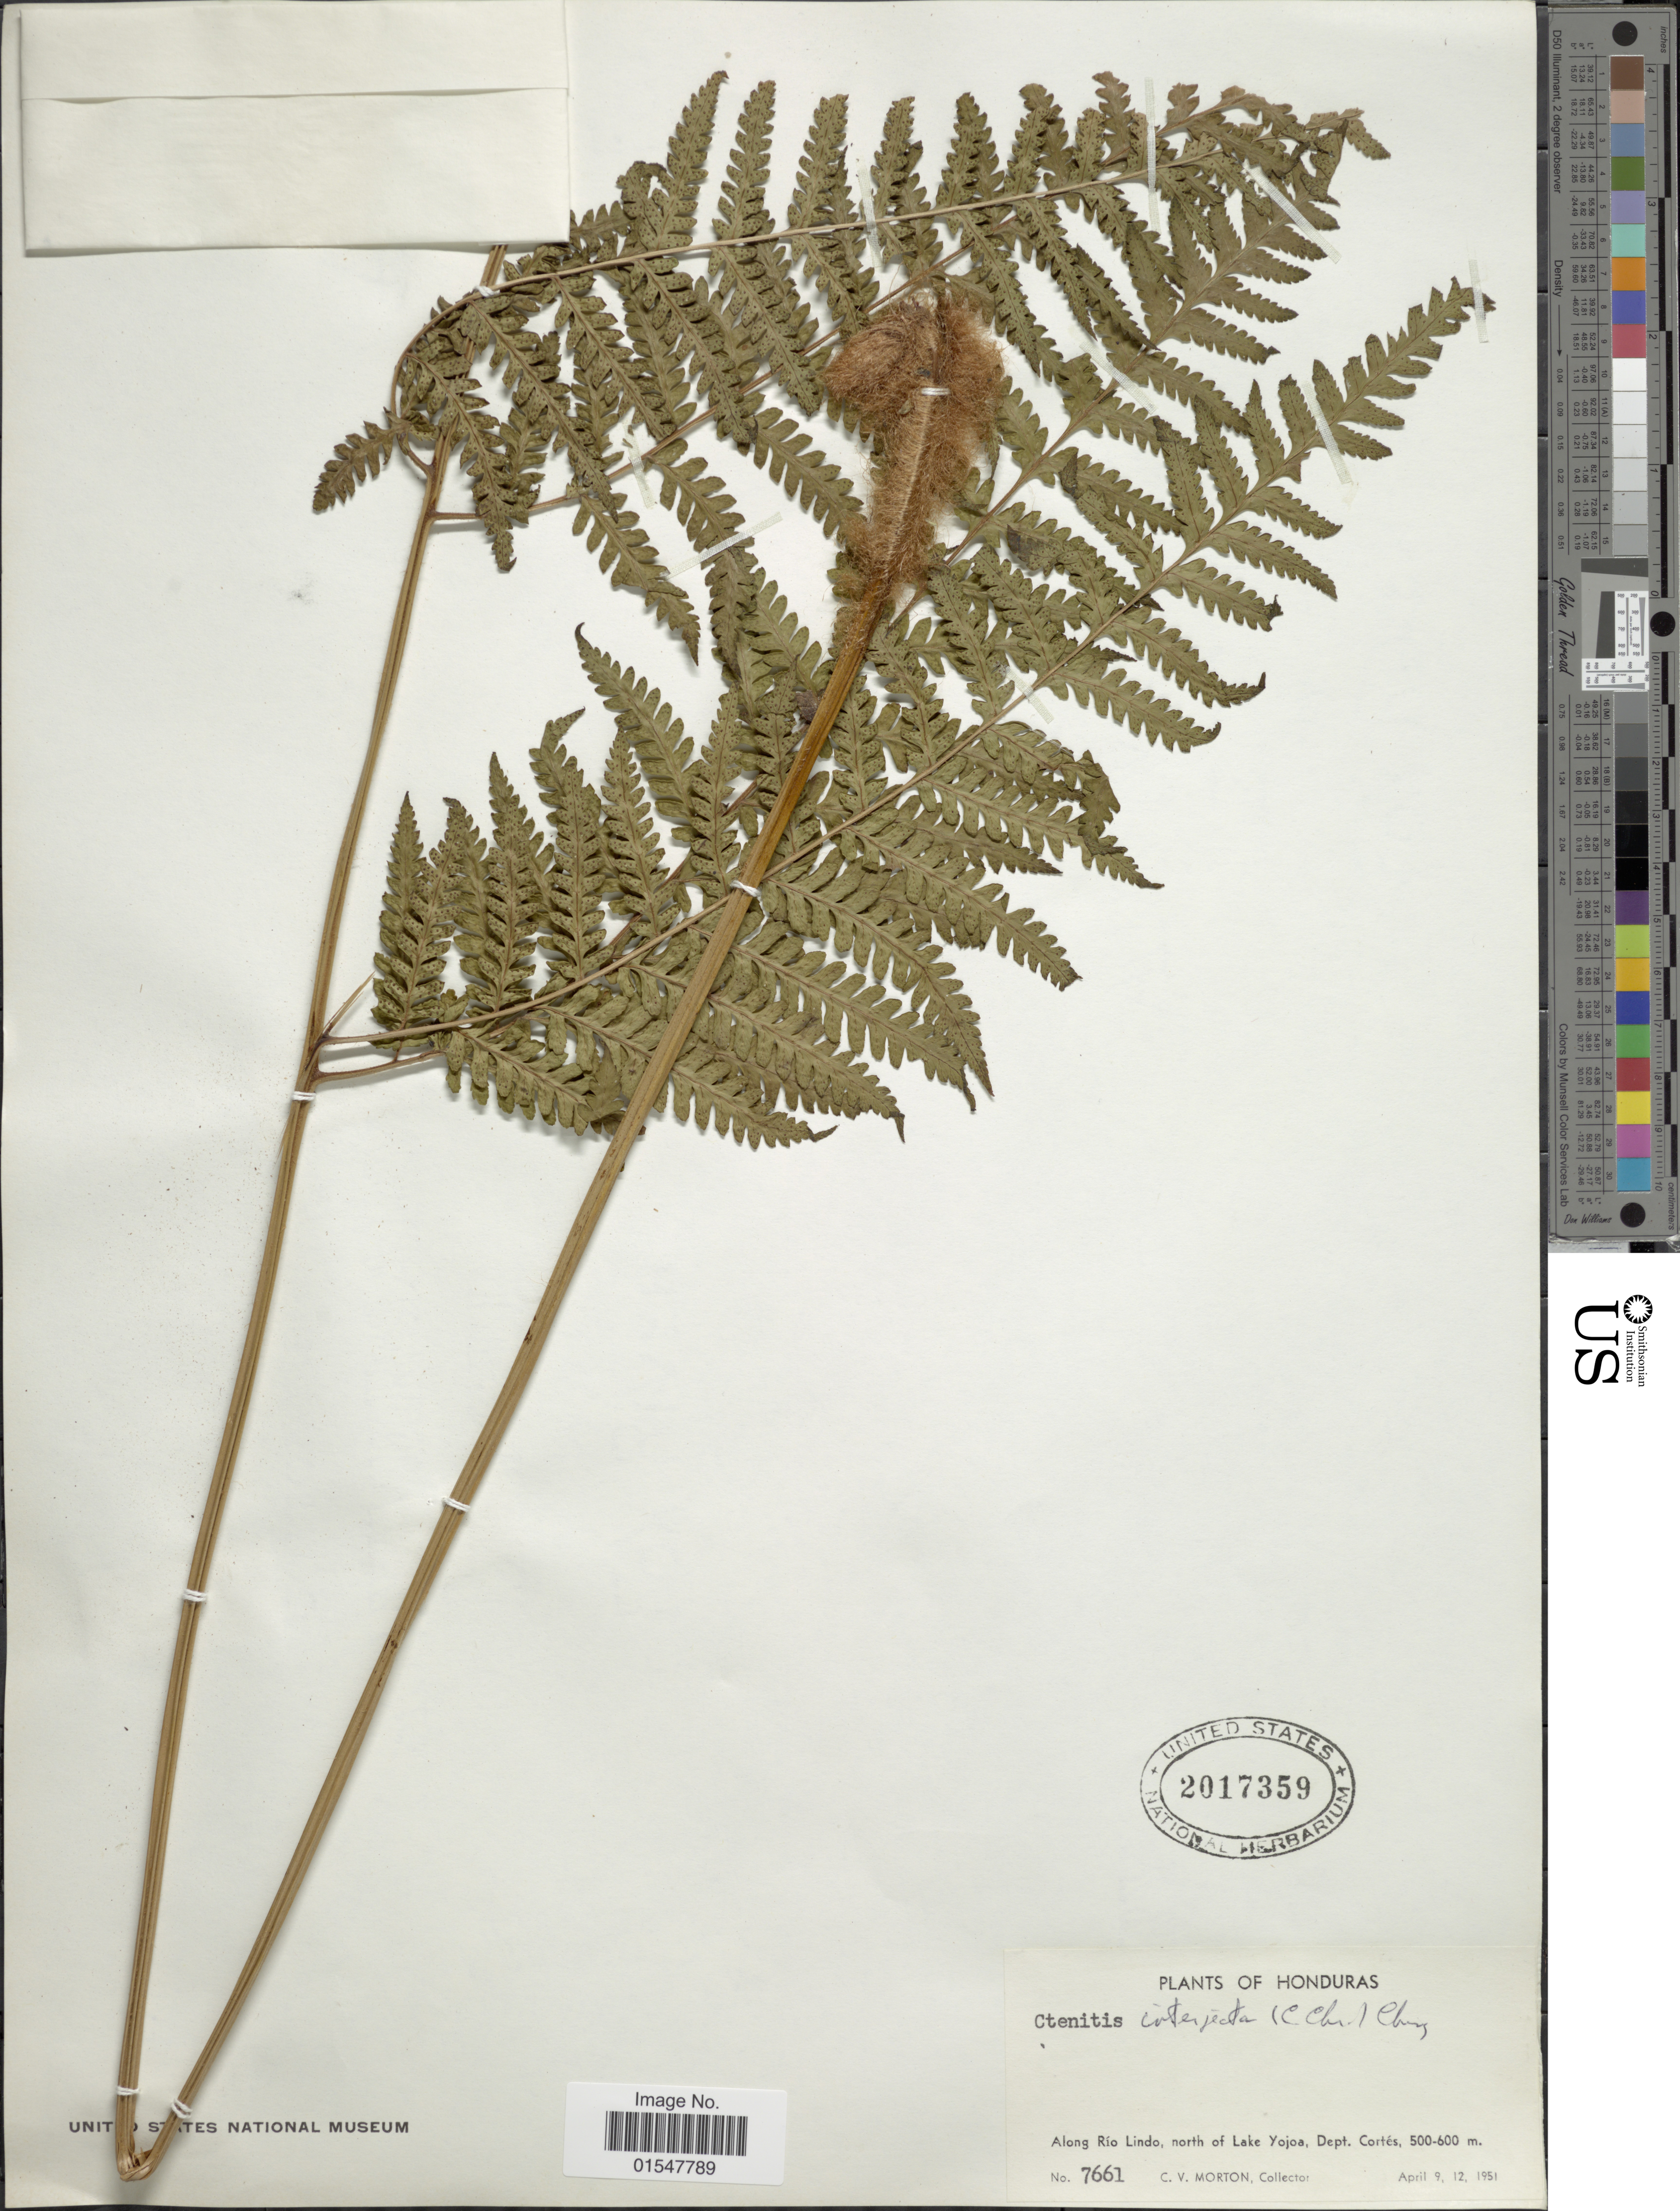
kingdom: Plantae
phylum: Tracheophyta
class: Polypodiopsida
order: Polypodiales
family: Dryopteridaceae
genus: Ctenitis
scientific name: Ctenitis interjecta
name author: (C. Chr.) Ching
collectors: C. V. Morton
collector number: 7661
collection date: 1951-04-09/1951-04-12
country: Honduras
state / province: Cortés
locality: Honduras, Along Rio Lindo, north of Lake Yojoa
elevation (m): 500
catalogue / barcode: US 2017359